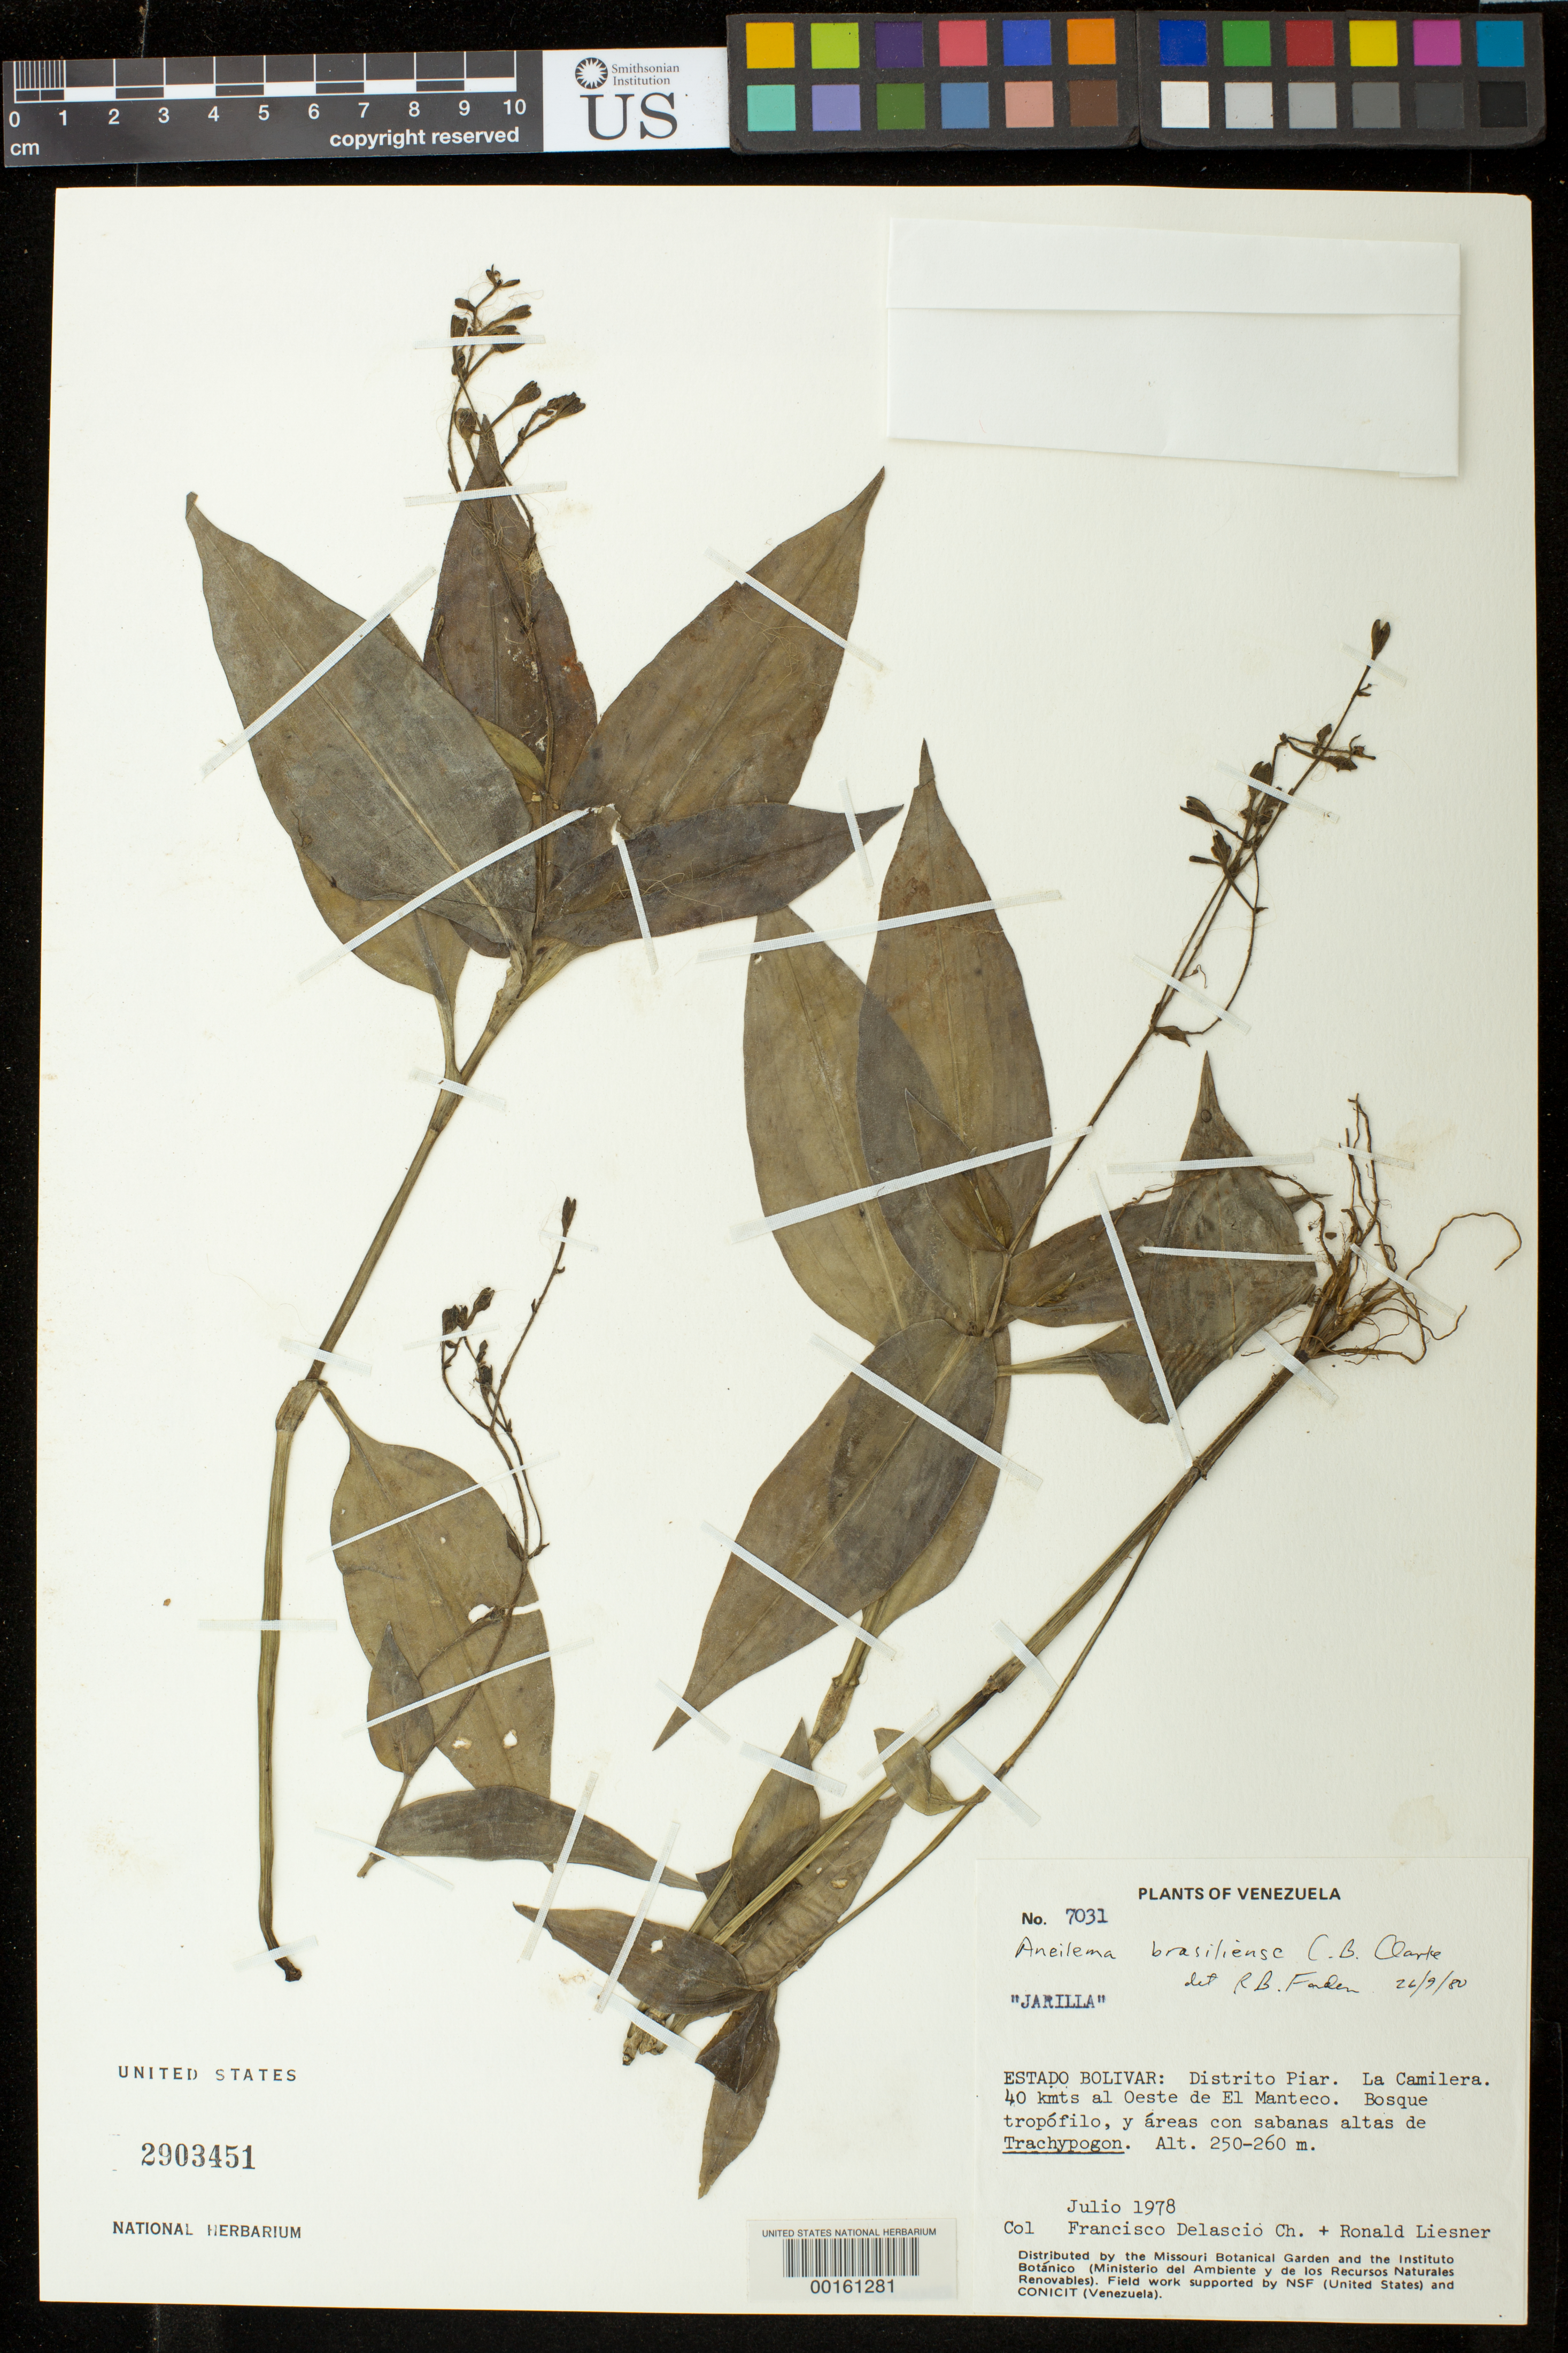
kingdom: Plantae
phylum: Tracheophyta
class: Liliopsida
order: Commelinales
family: Commelinaceae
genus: Aneilema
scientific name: Aneilema brasiliense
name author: C.B. Clarke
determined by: Faden, Robert B., (US), Smithsonian Institution - National Museum of Natural History (UNITED STATES)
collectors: F. Delascio C. & R. L. Liesner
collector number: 7031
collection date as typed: Jul 1978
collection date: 1978-07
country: Venezuela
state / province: Bolivar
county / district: Piar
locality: La camilera, e of el manteco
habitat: Forest and savanna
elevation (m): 250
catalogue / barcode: US 2903451